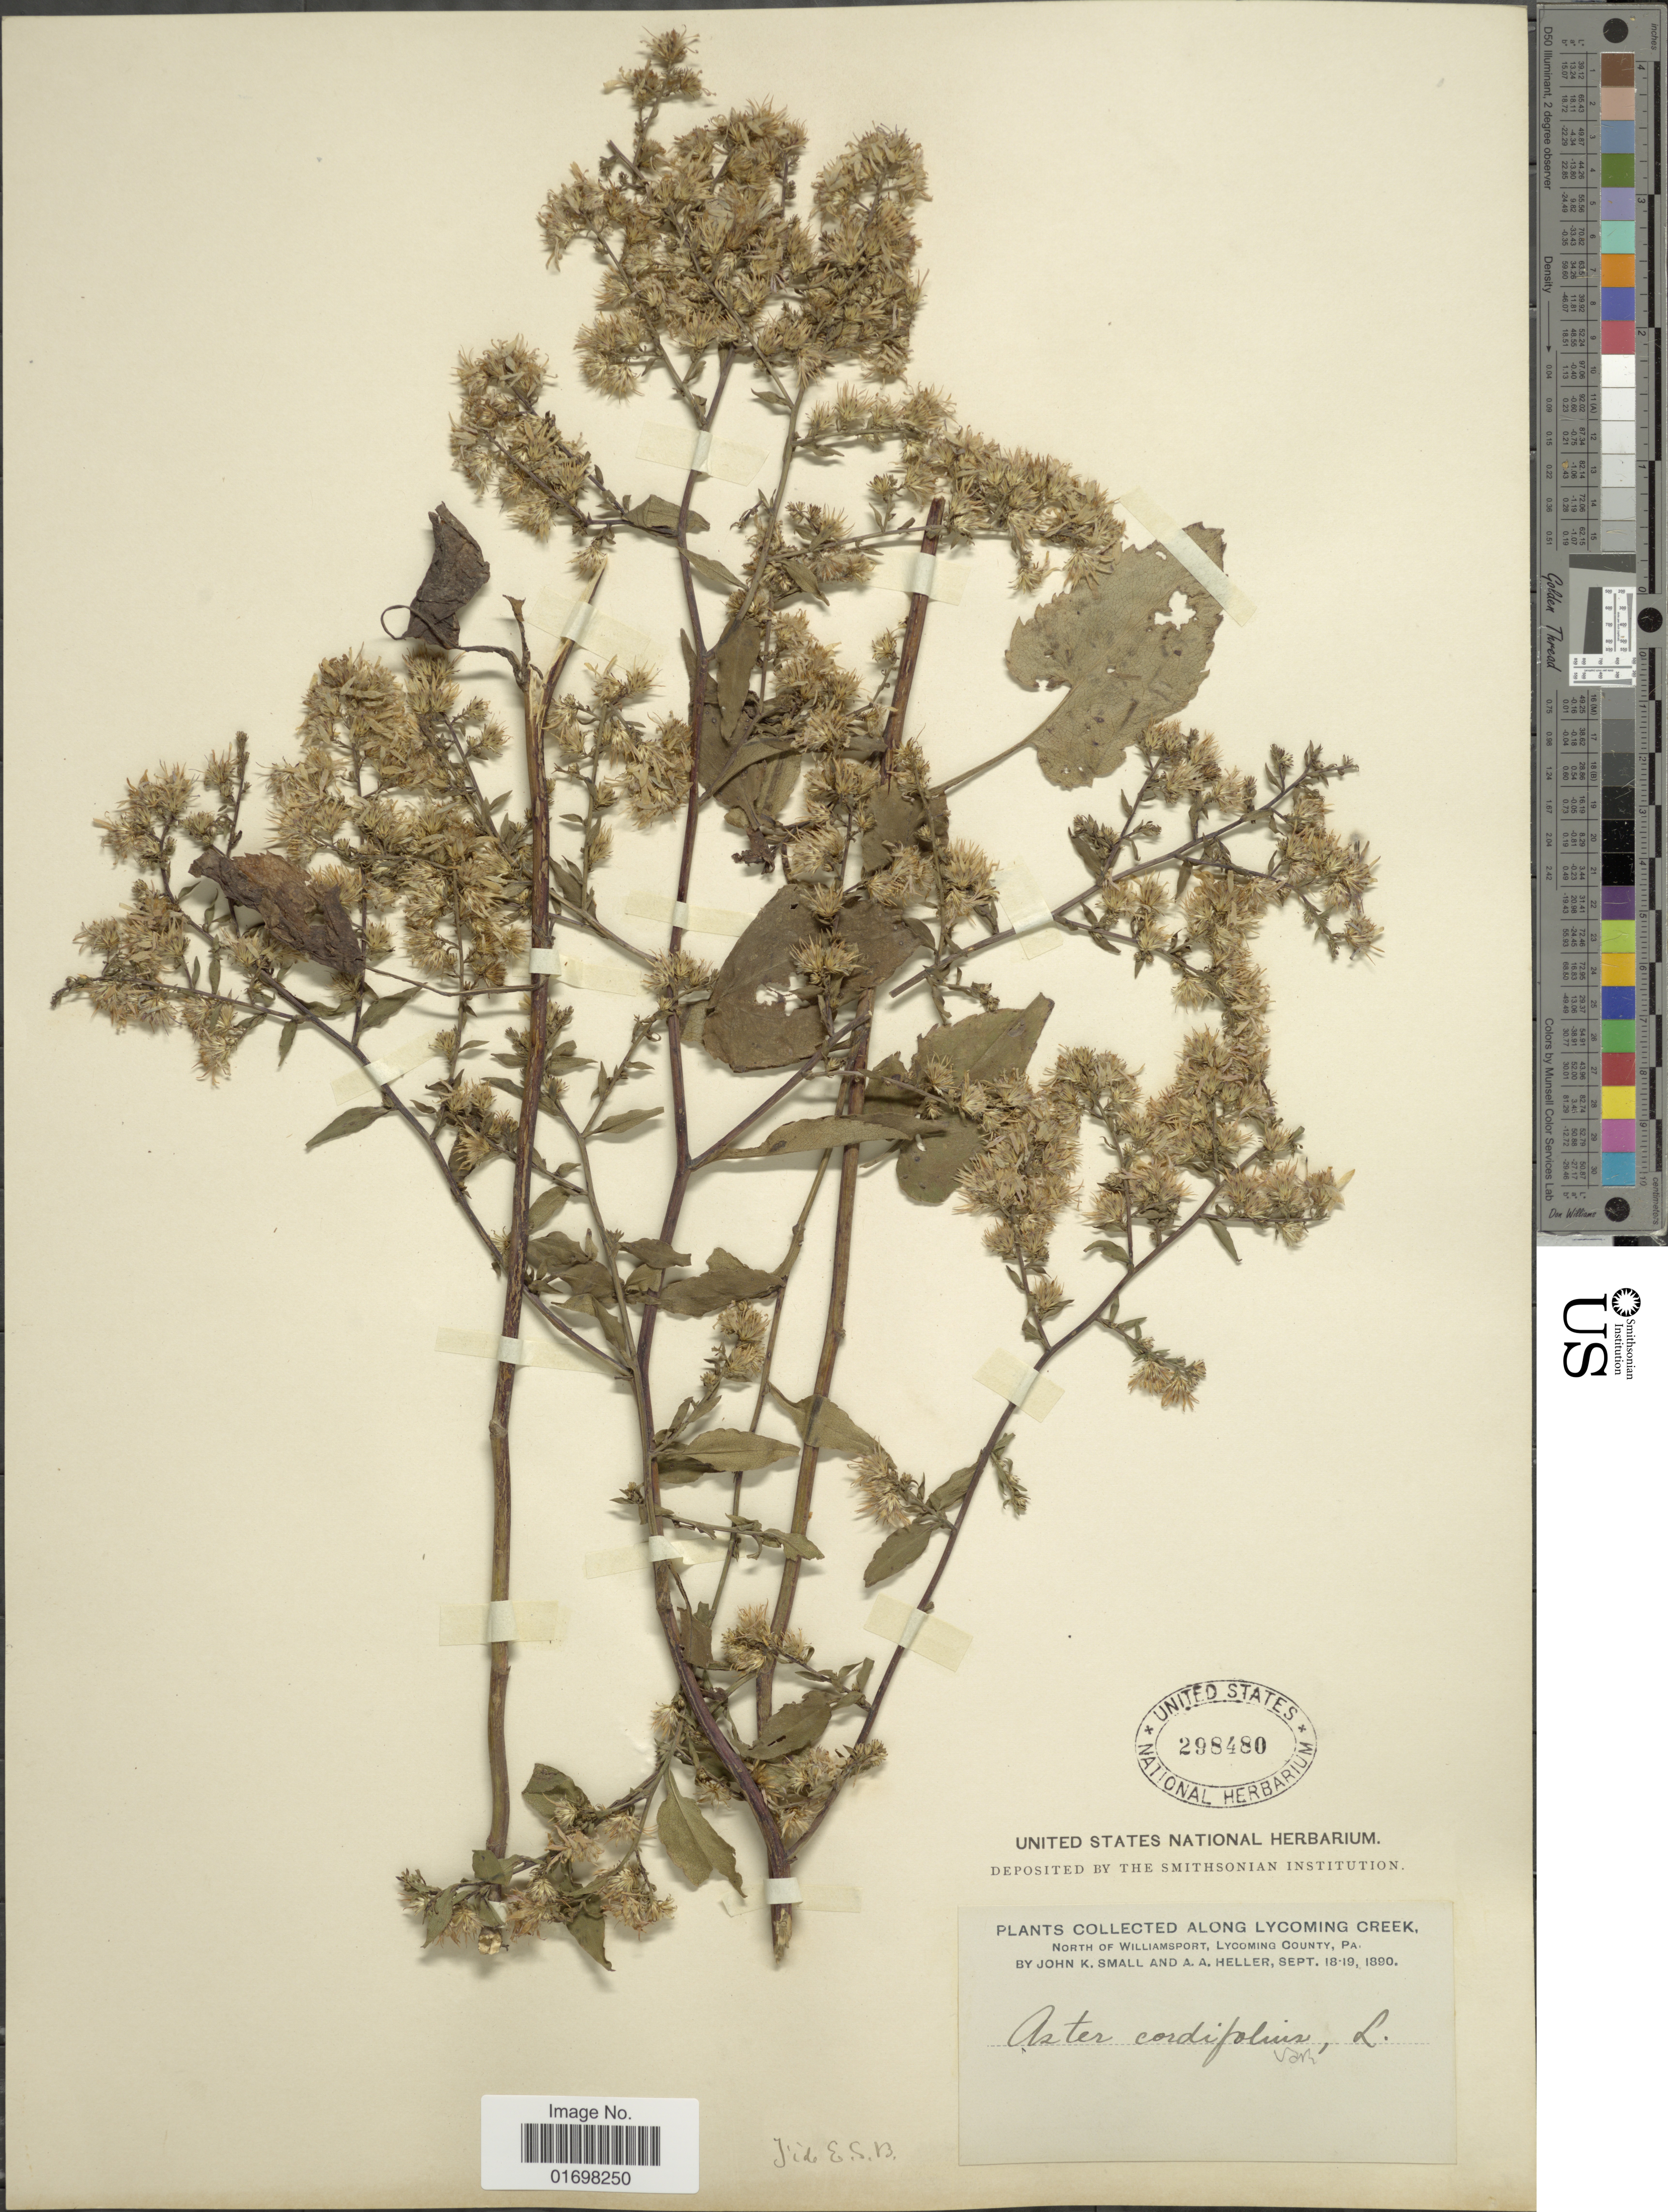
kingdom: Plantae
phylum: Tracheophyta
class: Magnoliopsida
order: Asterales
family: Asteraceae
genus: Symphyotrichum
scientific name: Symphyotrichum cordifolium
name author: (L.) G.L. Nesom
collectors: J. K. Small & A. A. Heller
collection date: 1890-09-18/1890-09-19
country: United States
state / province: Pennsylvania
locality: Williamsport,Lycoming County, Pa. Along Lycoming Creek.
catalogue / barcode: US 298480